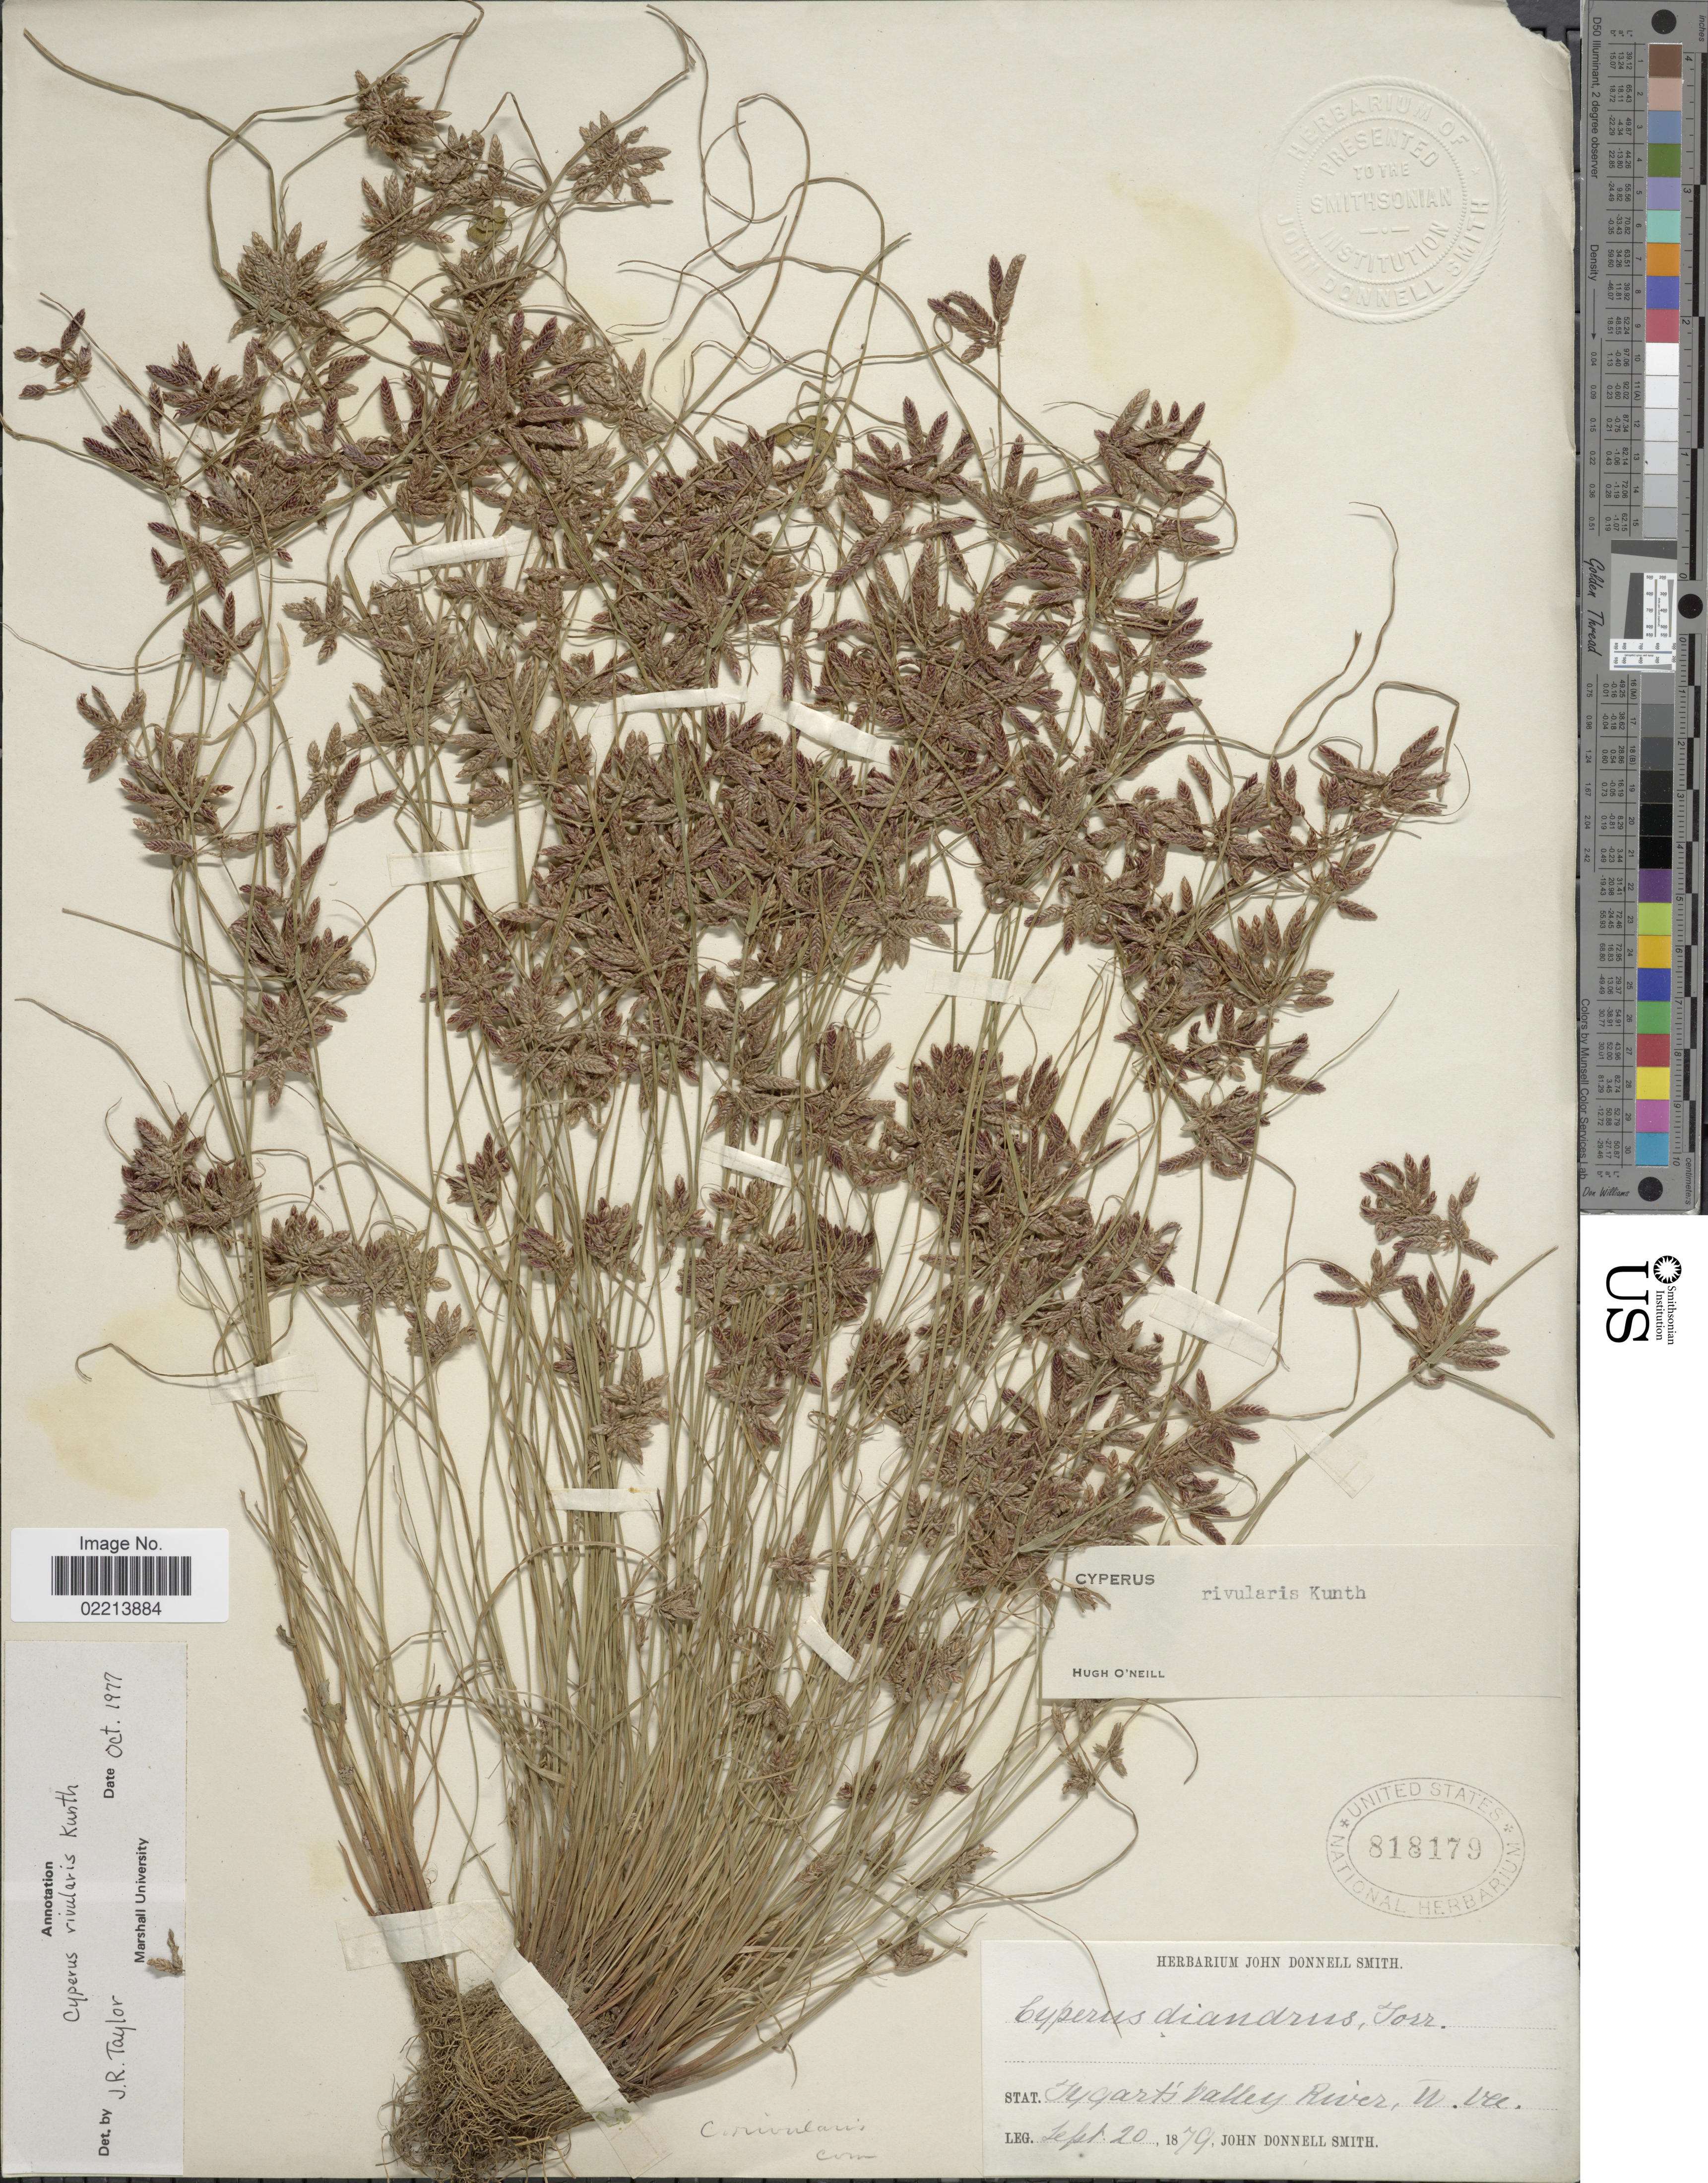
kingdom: Plantae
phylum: Tracheophyta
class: Liliopsida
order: Poales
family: Cyperaceae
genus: Cyperus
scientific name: Cyperus bipartitus Torr.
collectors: J. Donnell Smith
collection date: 1879-09-20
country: United States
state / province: West Virginia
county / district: Randolph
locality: Tygart's Valley River, W. Va.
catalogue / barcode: US 818179